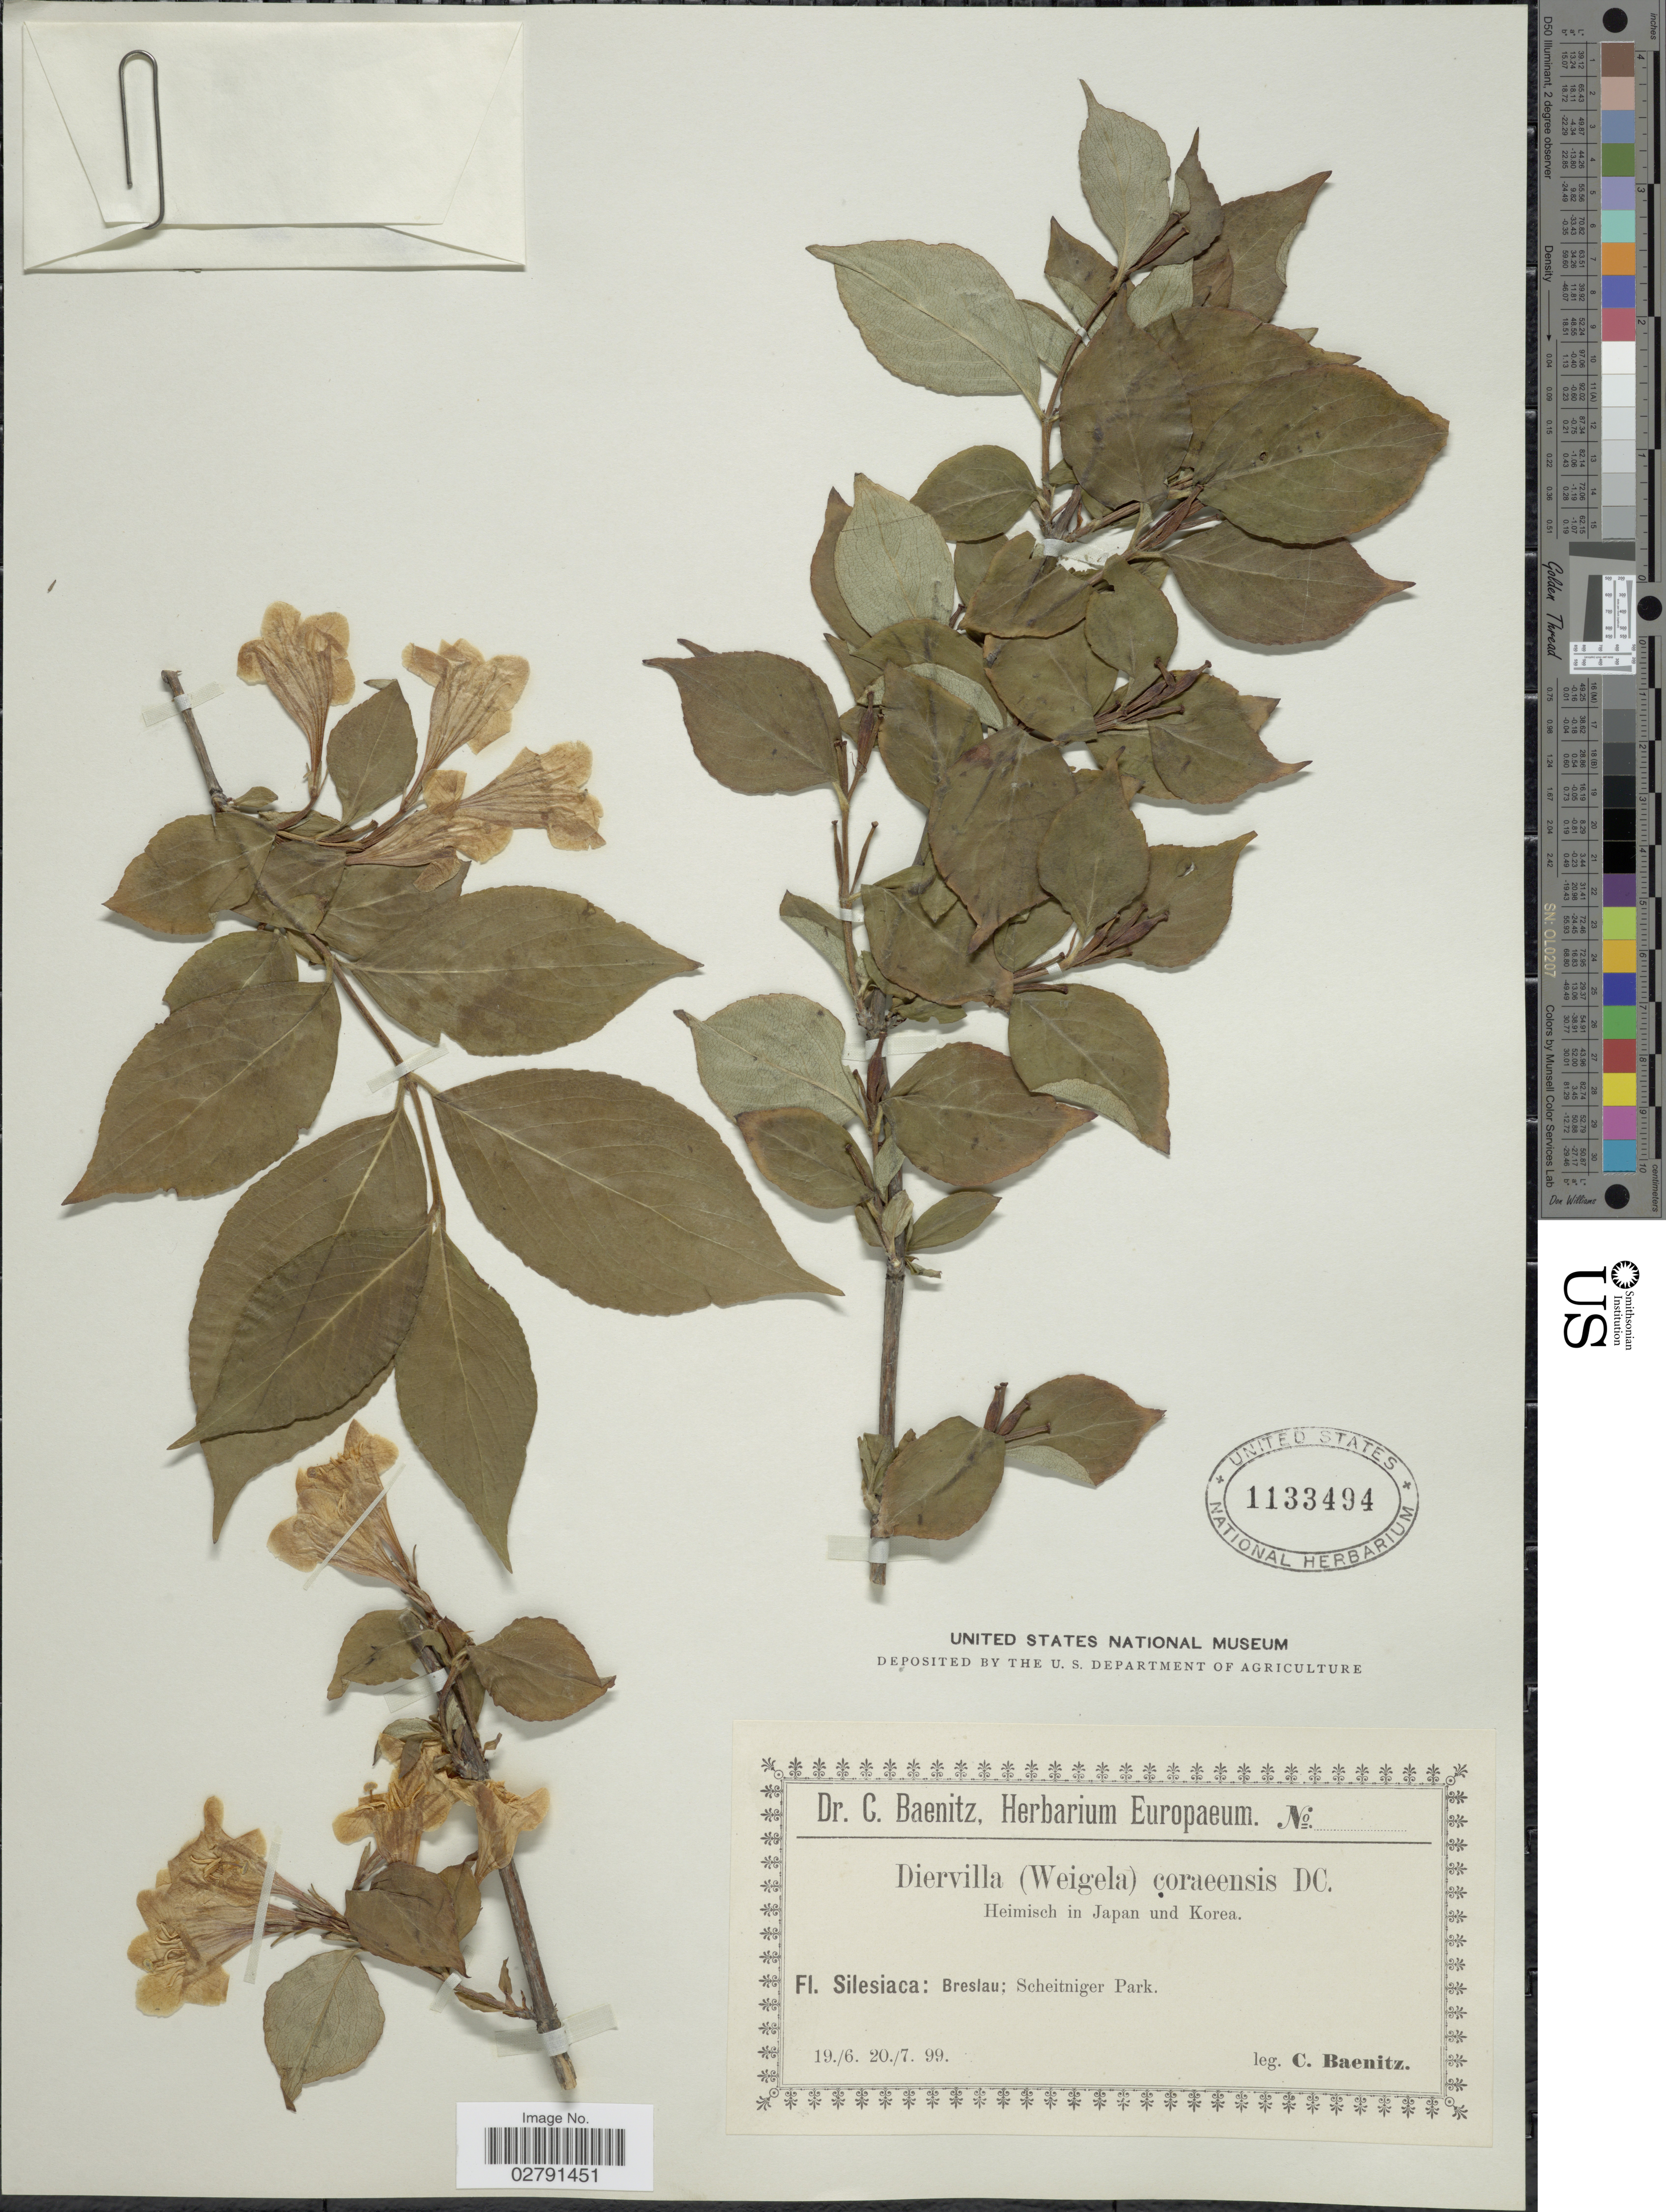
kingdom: Plantae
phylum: Tracheophyta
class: Magnoliopsida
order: Dipsacales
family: Caprifoliaceae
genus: Diervilla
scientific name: Diervilla coraeensis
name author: (Thunb.) DC.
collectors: C. G. Baenitz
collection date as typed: Transcribed d/m/y: 19/6/99 to 20/7/99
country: Poland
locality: Silesiaca: Breslau; Scheitniger Park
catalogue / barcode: US 1133494